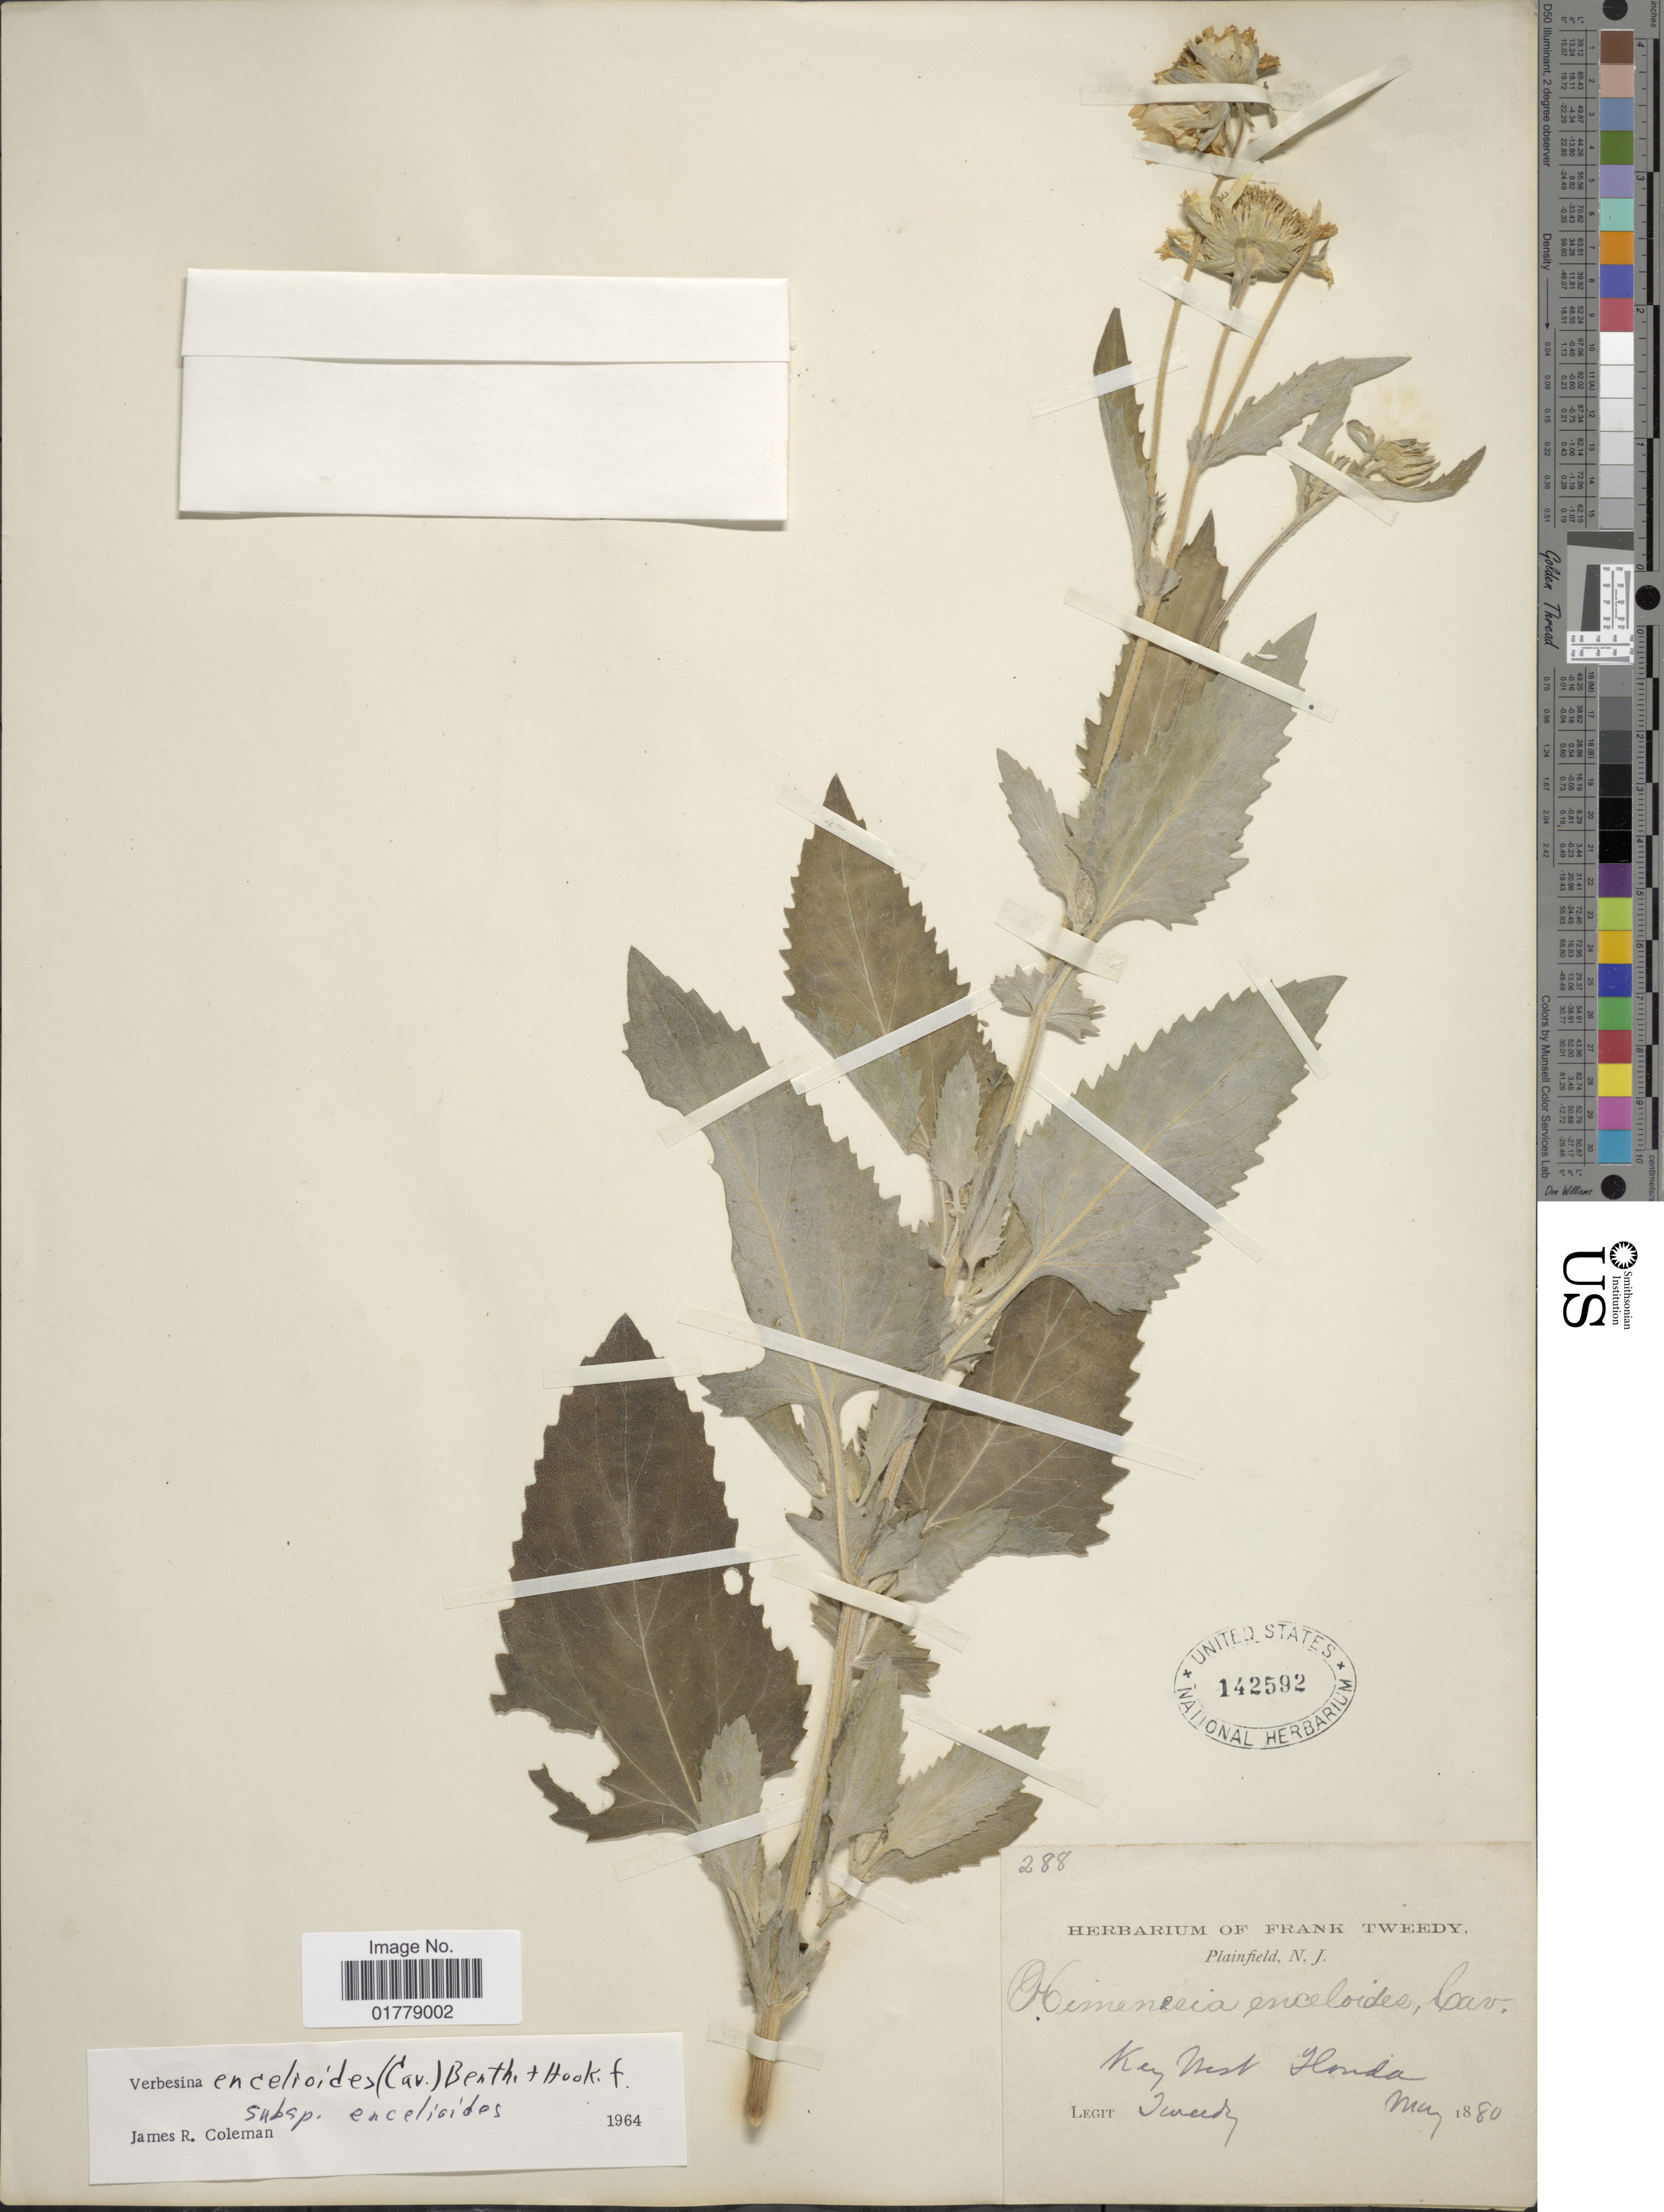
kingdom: Plantae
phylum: Tracheophyta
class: Magnoliopsida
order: Asterales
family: Asteraceae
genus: Verbesina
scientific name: Verbesina encelioides subsp. encelioides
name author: (Cav.) Benth. & Hook.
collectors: F. Tweedy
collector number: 288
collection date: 1880-05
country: United States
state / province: Florida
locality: Key West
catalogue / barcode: US 142592